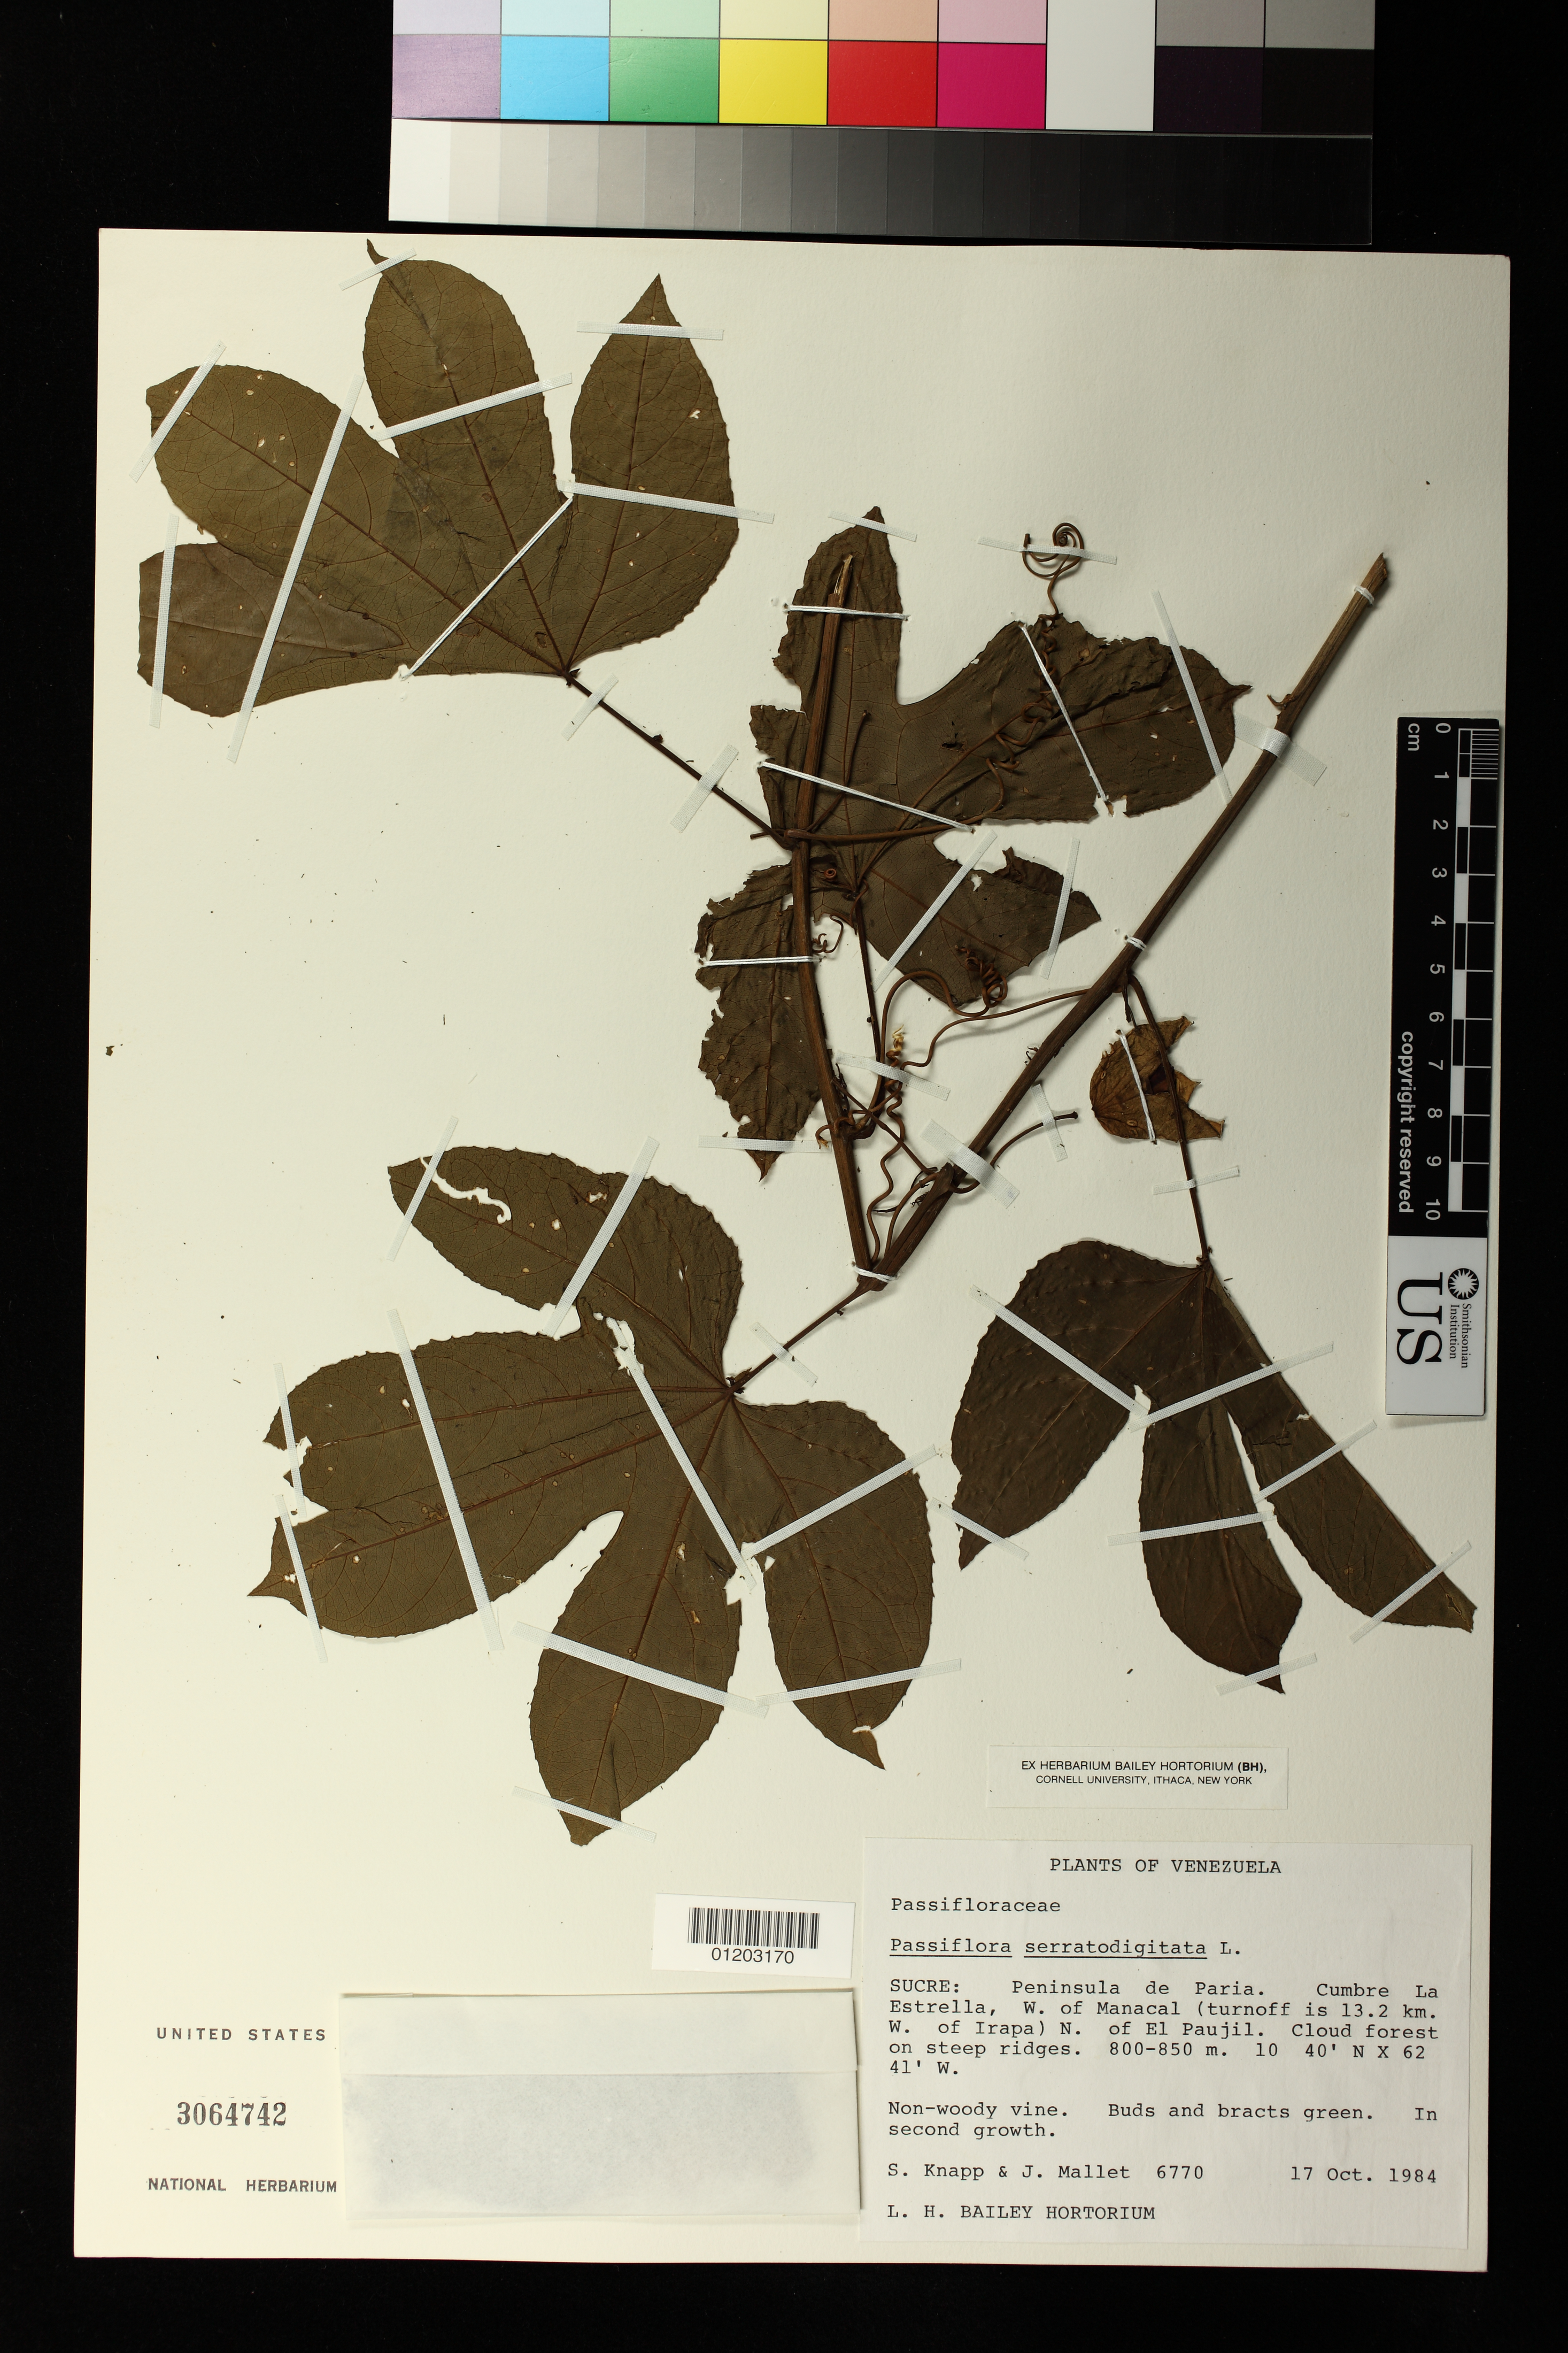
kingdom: Plantae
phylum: Tracheophyta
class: Magnoliopsida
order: Malpighiales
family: Passifloraceae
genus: Passiflora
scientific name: Passiflora serratodigitata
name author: L.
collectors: S. Knapp & J. Mallet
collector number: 6770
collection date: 1984-10-17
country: Venezuela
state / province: Sucre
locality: Peninsula de Paria. Cumbre La Estrella, W. of Manacal (turnoff is 13.2 km. W. of Irapa) N. of El Paujil.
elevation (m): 800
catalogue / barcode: US 3064742